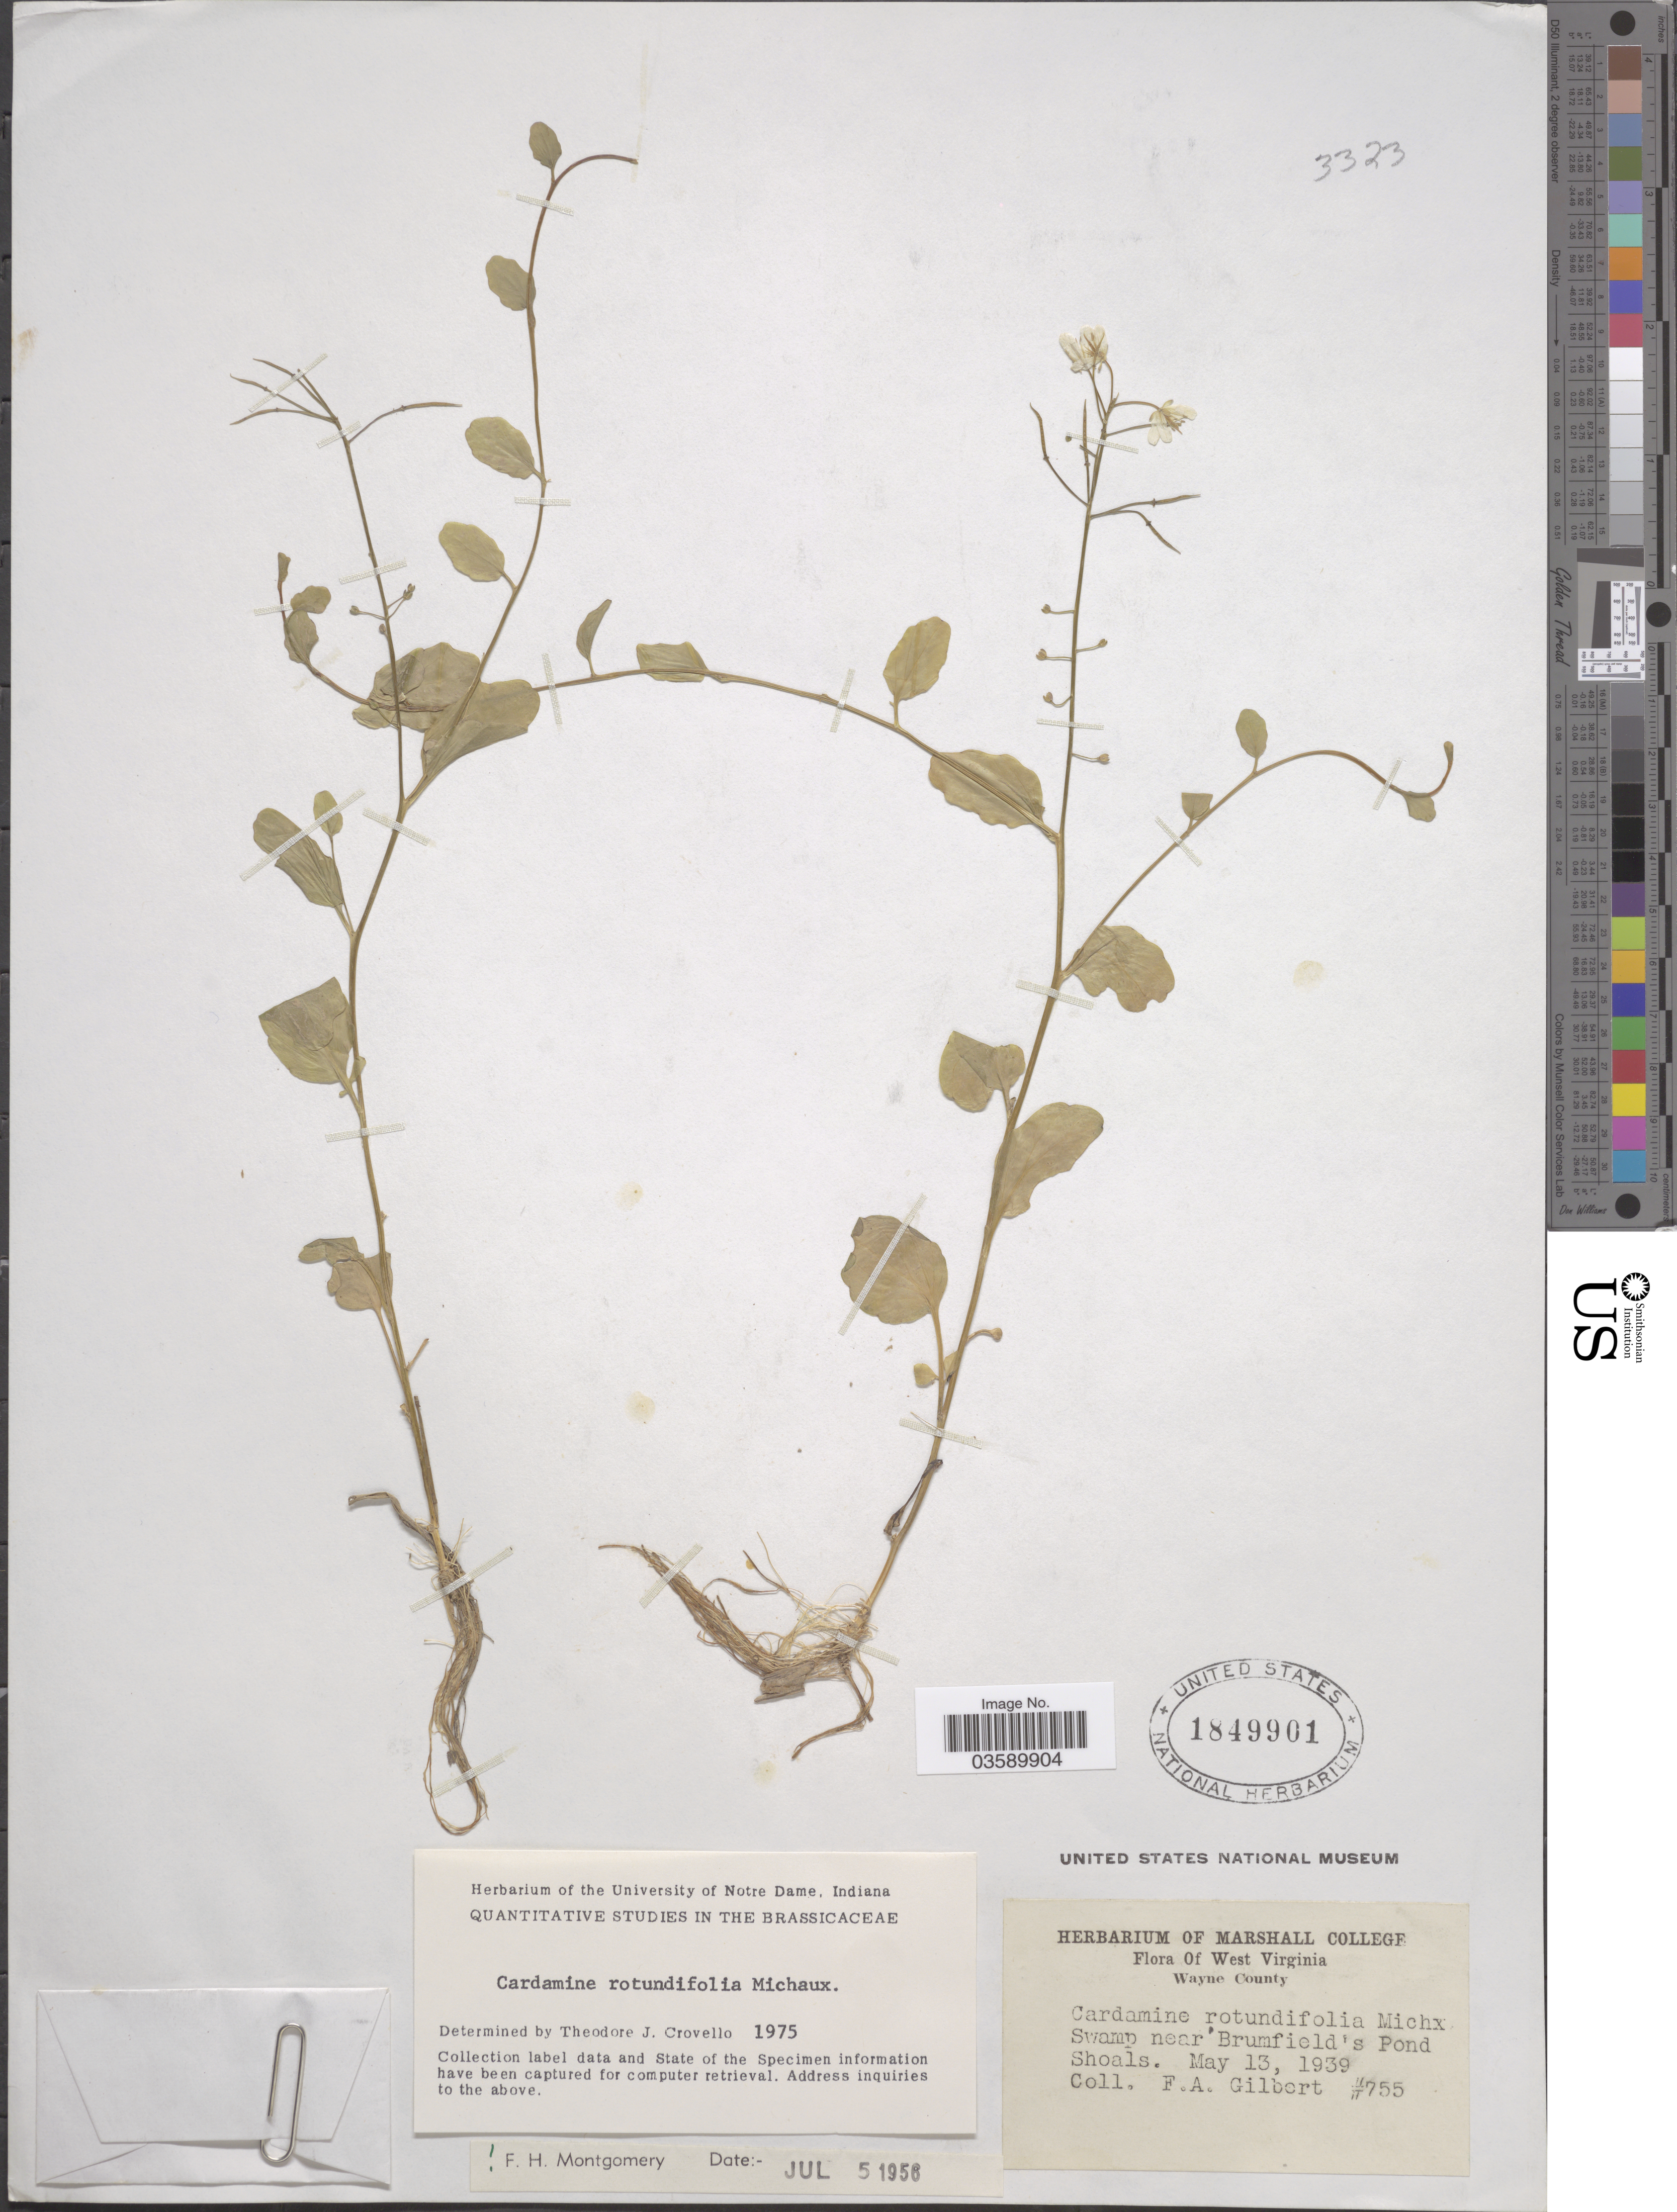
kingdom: Plantae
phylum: Tracheophyta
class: Magnoliopsida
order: Brassicales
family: Brassicaceae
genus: Cardamine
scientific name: Cardamine rotundifolia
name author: Michx.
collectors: F. A. Gilbert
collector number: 755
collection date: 1939-05-13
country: United States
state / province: West Virginia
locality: Swamp near Brumfield's Pond Shoals.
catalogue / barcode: US 1849901